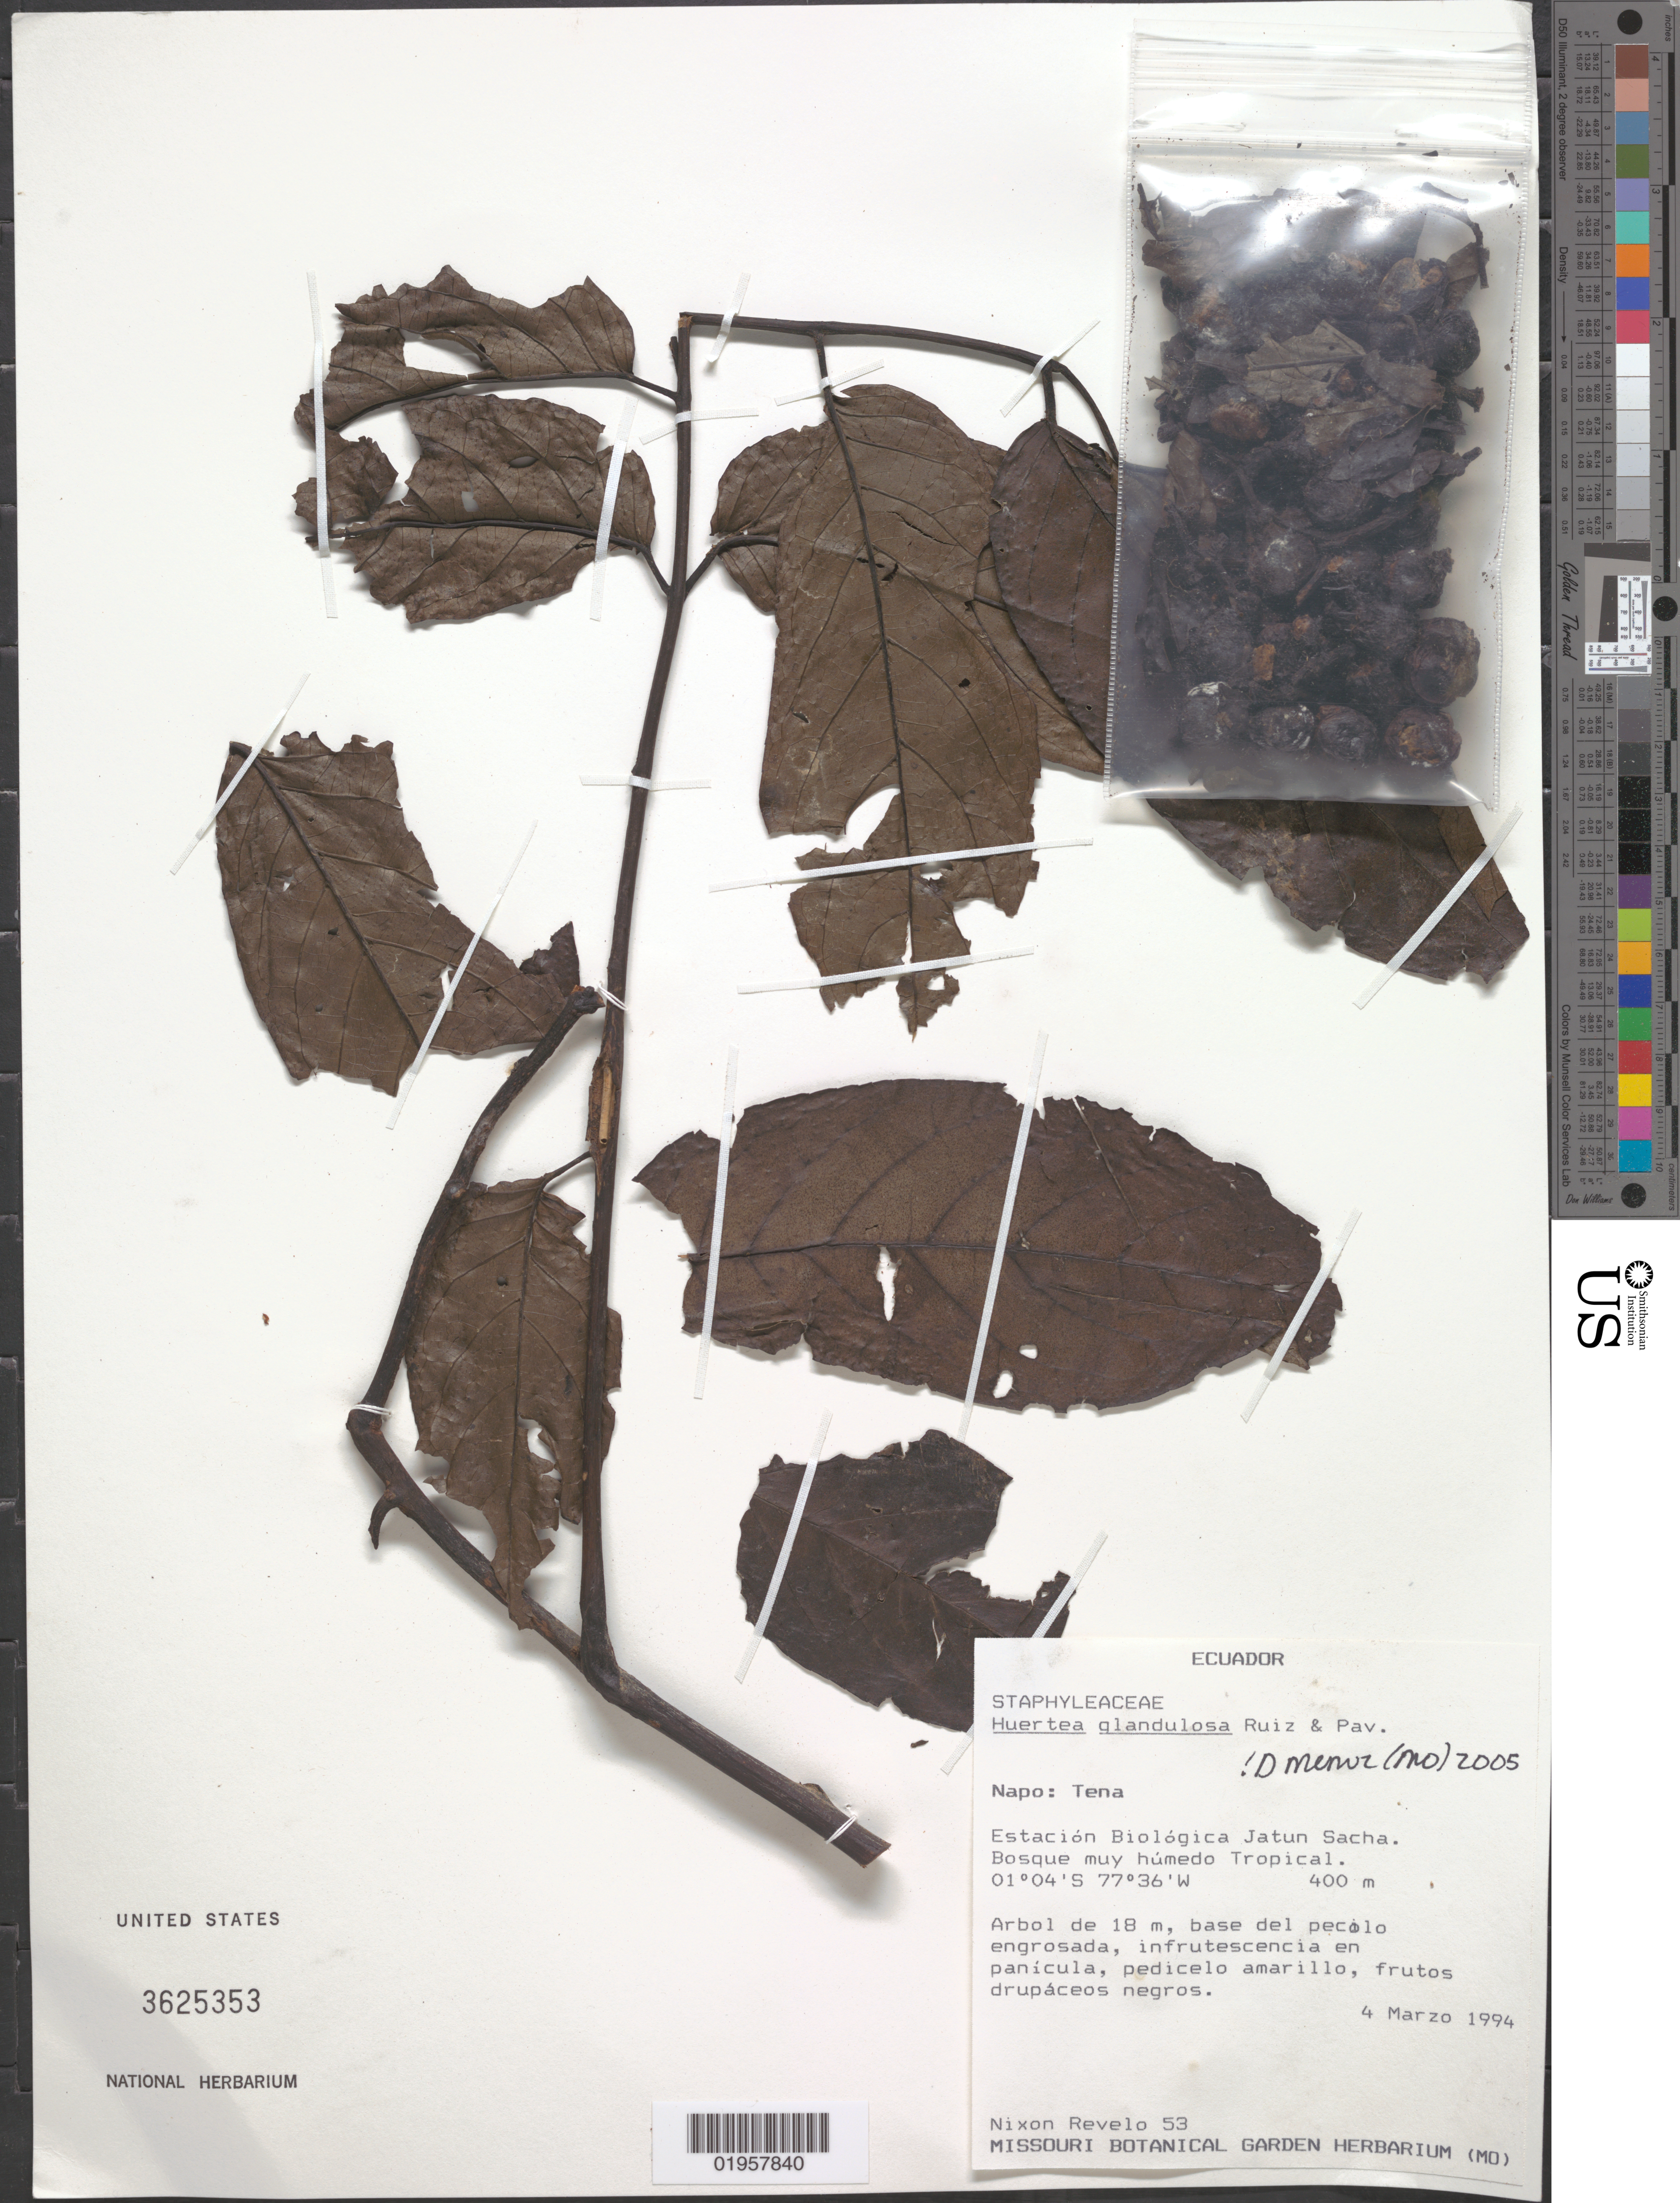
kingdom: Plantae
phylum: Tracheophyta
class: Magnoliopsida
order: Huerteales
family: Tapisciaceae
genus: Huertea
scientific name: Huertea glandulosa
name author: Ruiz & Pav.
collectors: N. Revelo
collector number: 53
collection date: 1994-03-04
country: Ecuador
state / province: Napo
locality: Estación Biológica Jatun Sacha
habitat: Bosque muy húmedo tropical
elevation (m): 400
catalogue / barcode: US 3625353